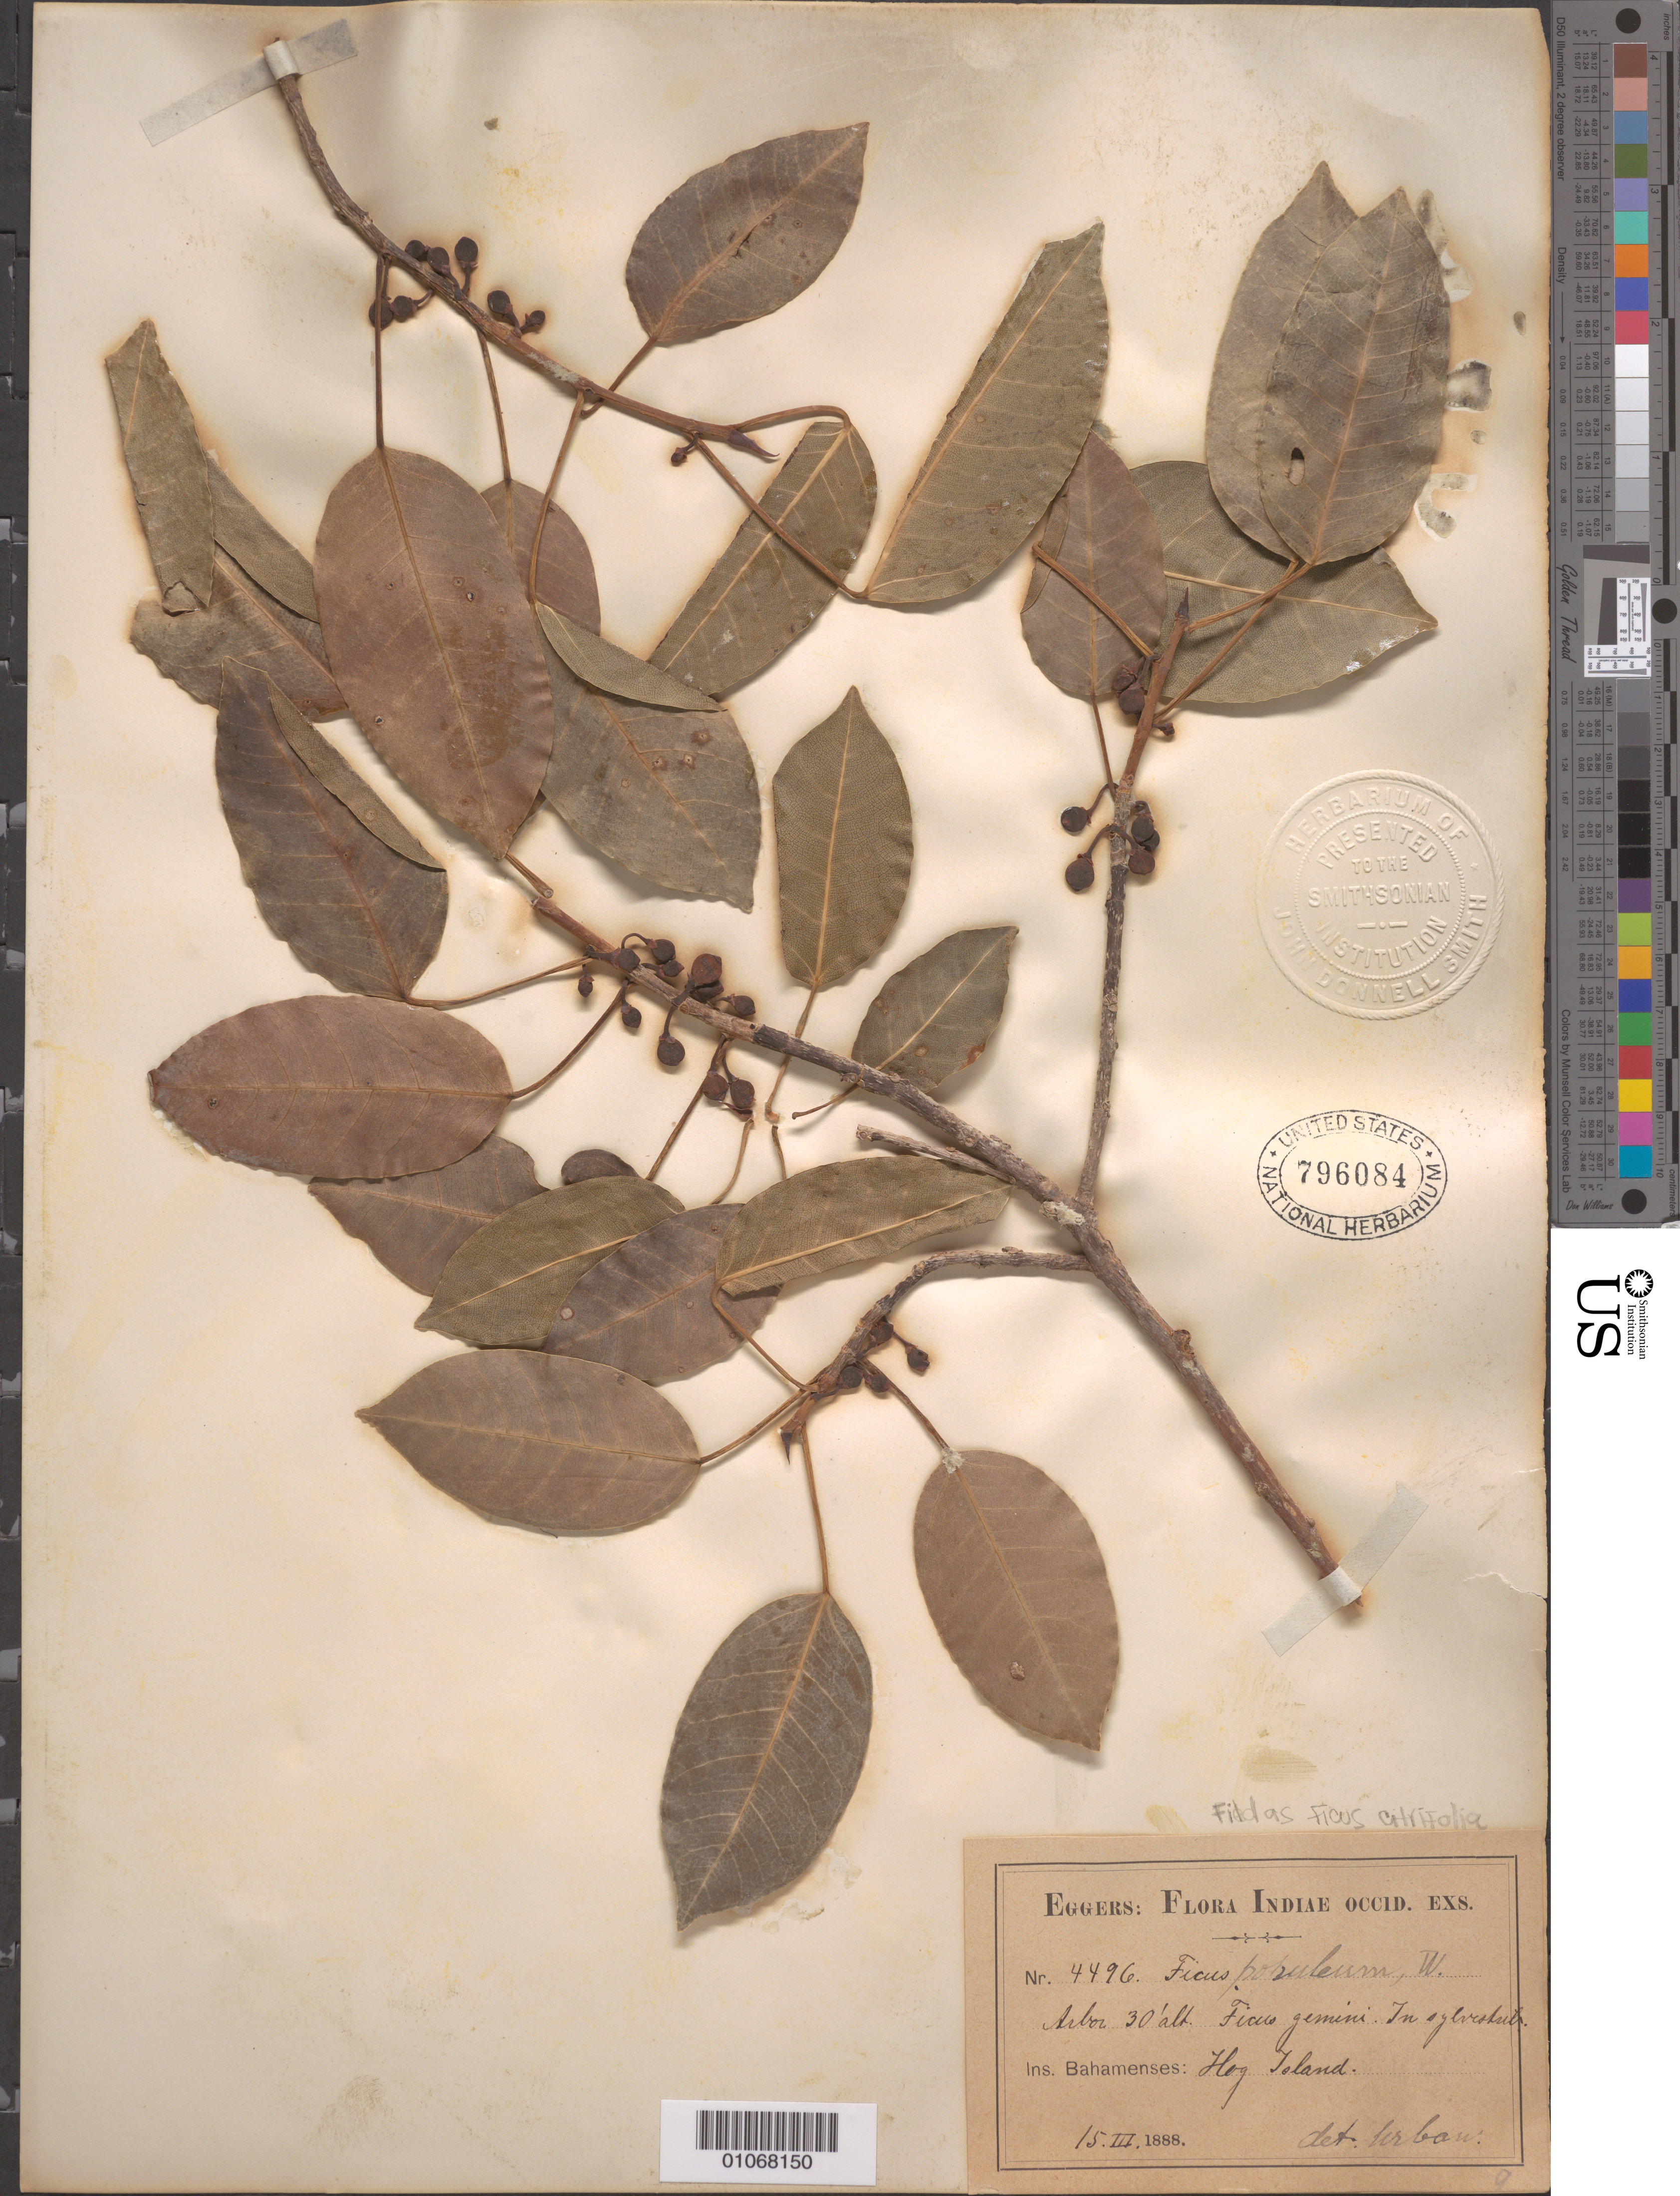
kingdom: Plantae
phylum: Tracheophyta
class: Magnoliopsida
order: Rosales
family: Moraceae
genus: Ficus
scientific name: Ficus citrifolia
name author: Mill.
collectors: H. F. A. von Eggers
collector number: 4496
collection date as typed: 15 Mar 1888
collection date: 1888-03-15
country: Bahamas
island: Hog I.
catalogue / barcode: US 796084